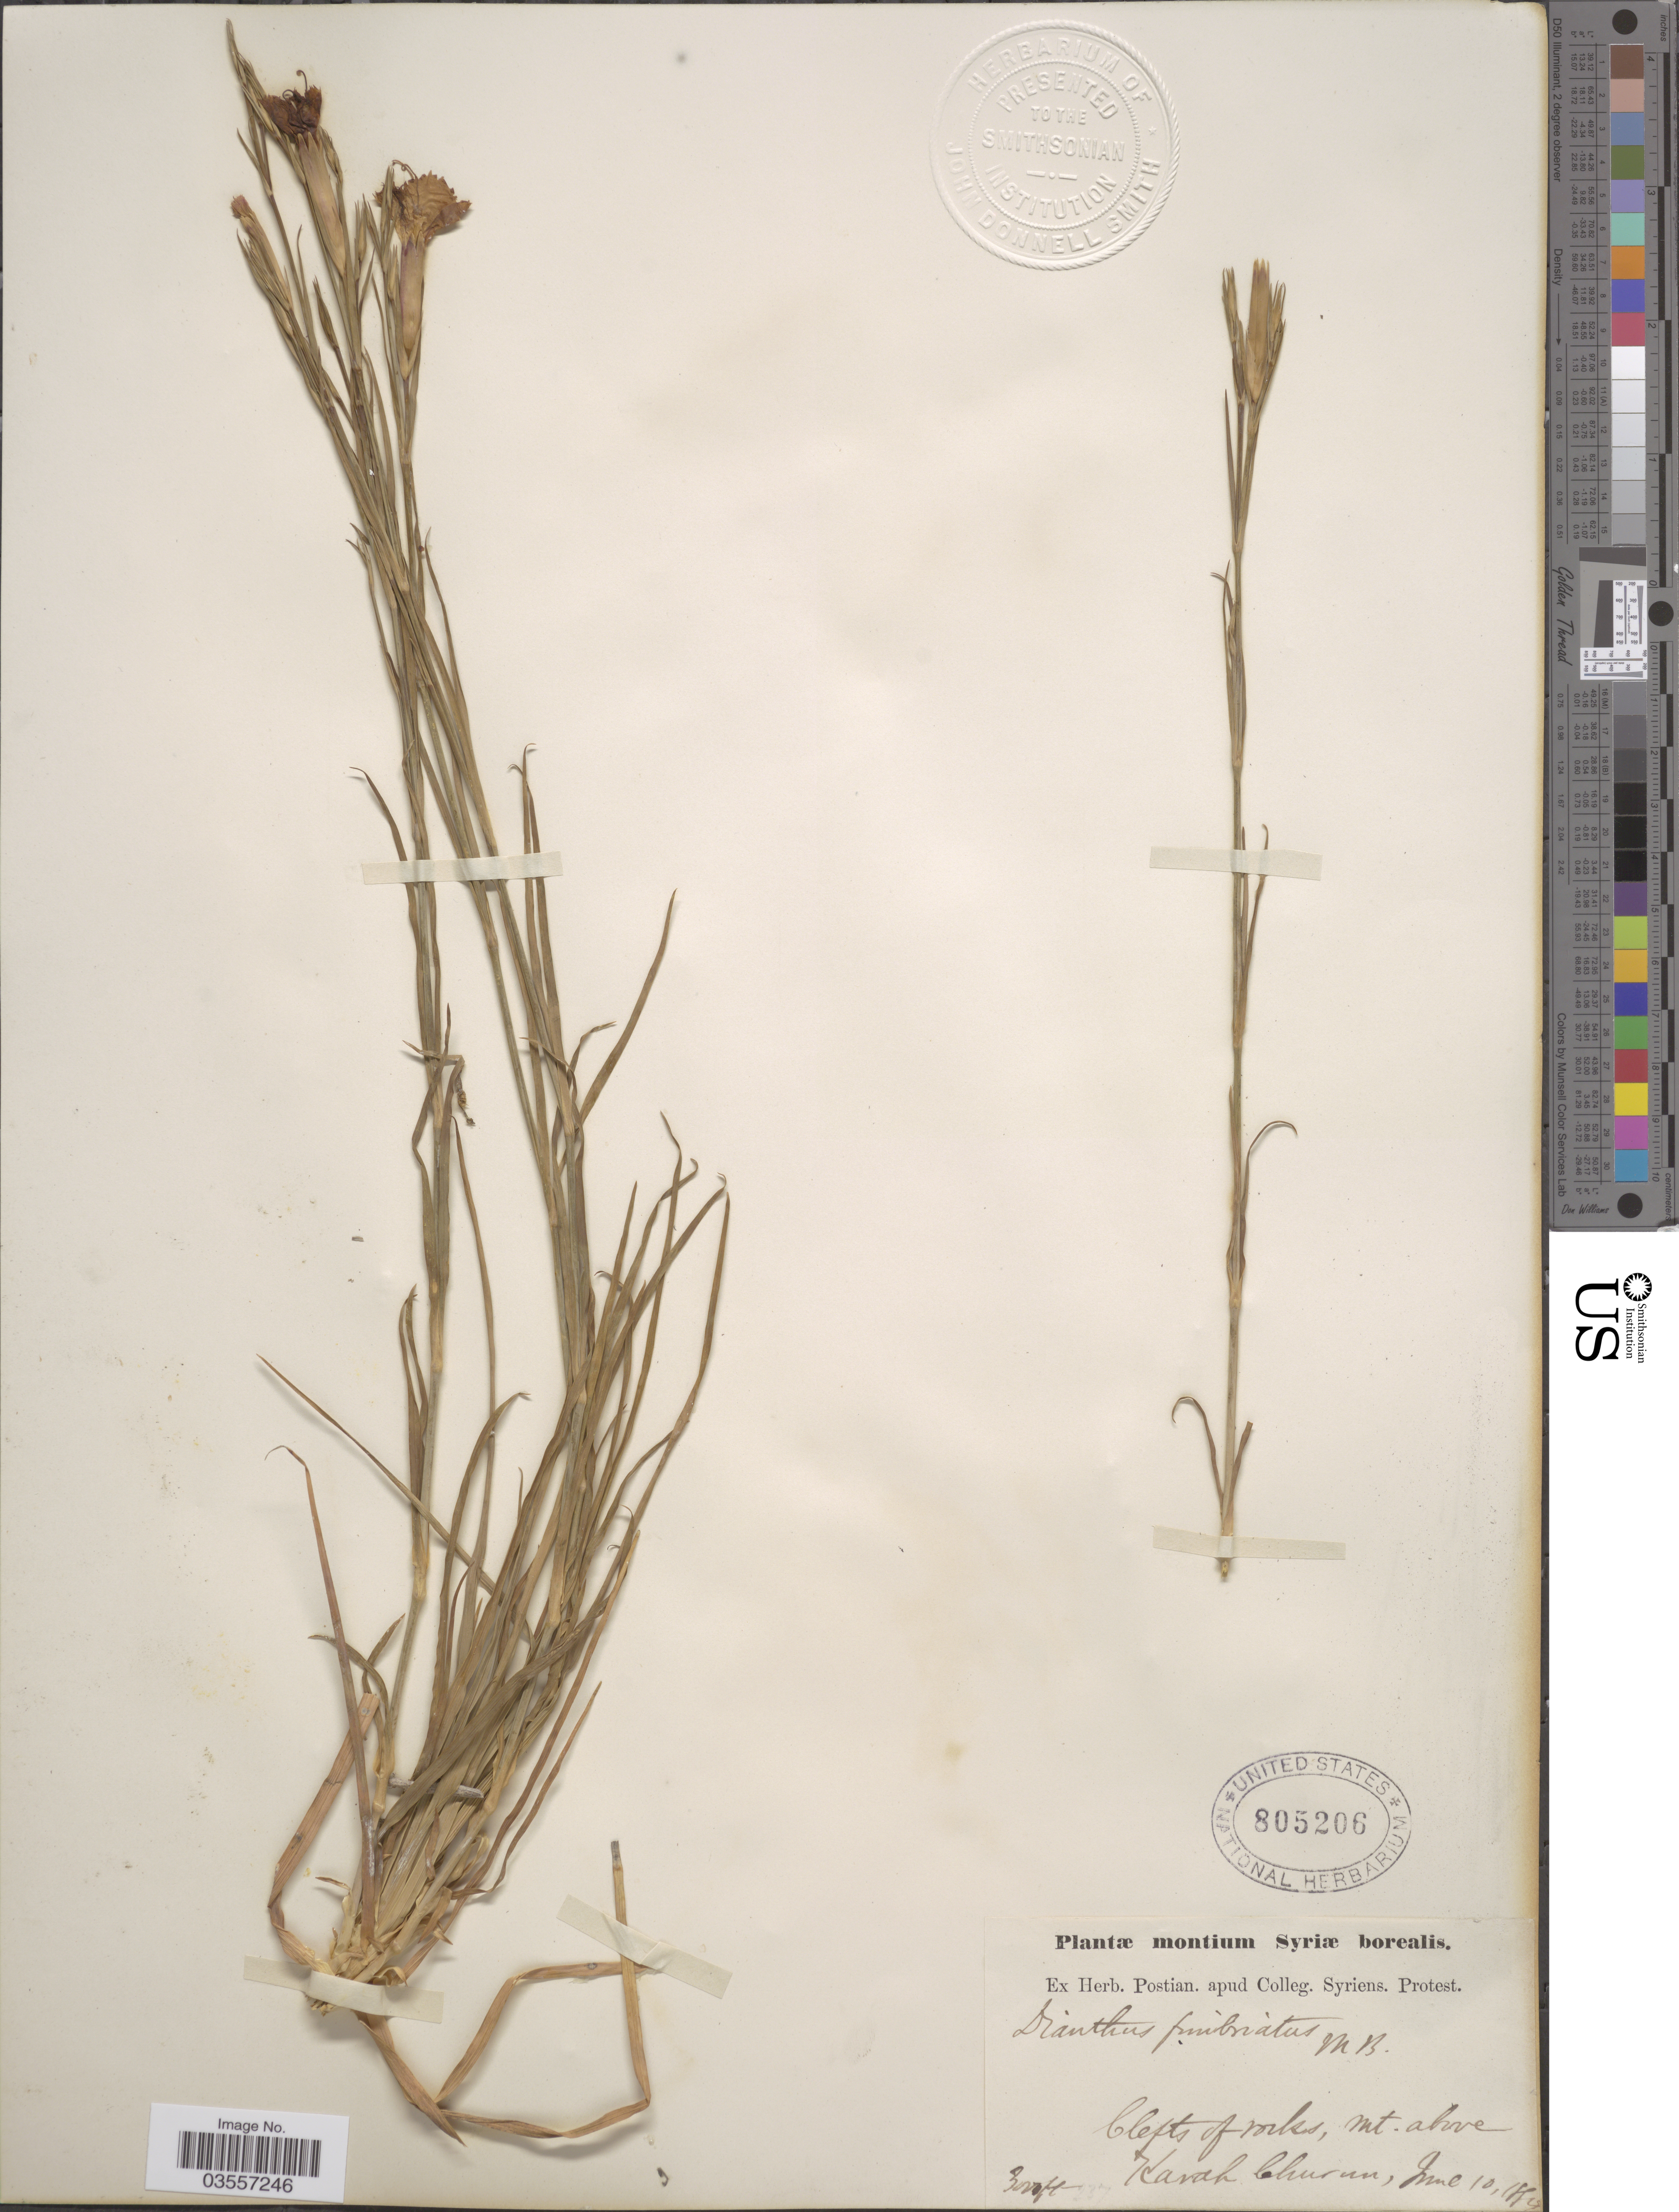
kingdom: Plantae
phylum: Tracheophyta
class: Magnoliopsida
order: Caryophyllales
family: Caryophyllaceae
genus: Dianthus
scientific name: Dianthus orientalis subsp. orientalis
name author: Adams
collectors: ex herb. Postian. apud Colleg. Syriens. Protest. USE "Fannie P. A. Shepard" (10308853) AS PRIMARY COLLECTOR INSTEAD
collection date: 1884-06-10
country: Syria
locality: Montium Syriæ borealis. Clefts of rocks, mt. above Karah Churun. [interpreted]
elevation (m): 914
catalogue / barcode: US 805206